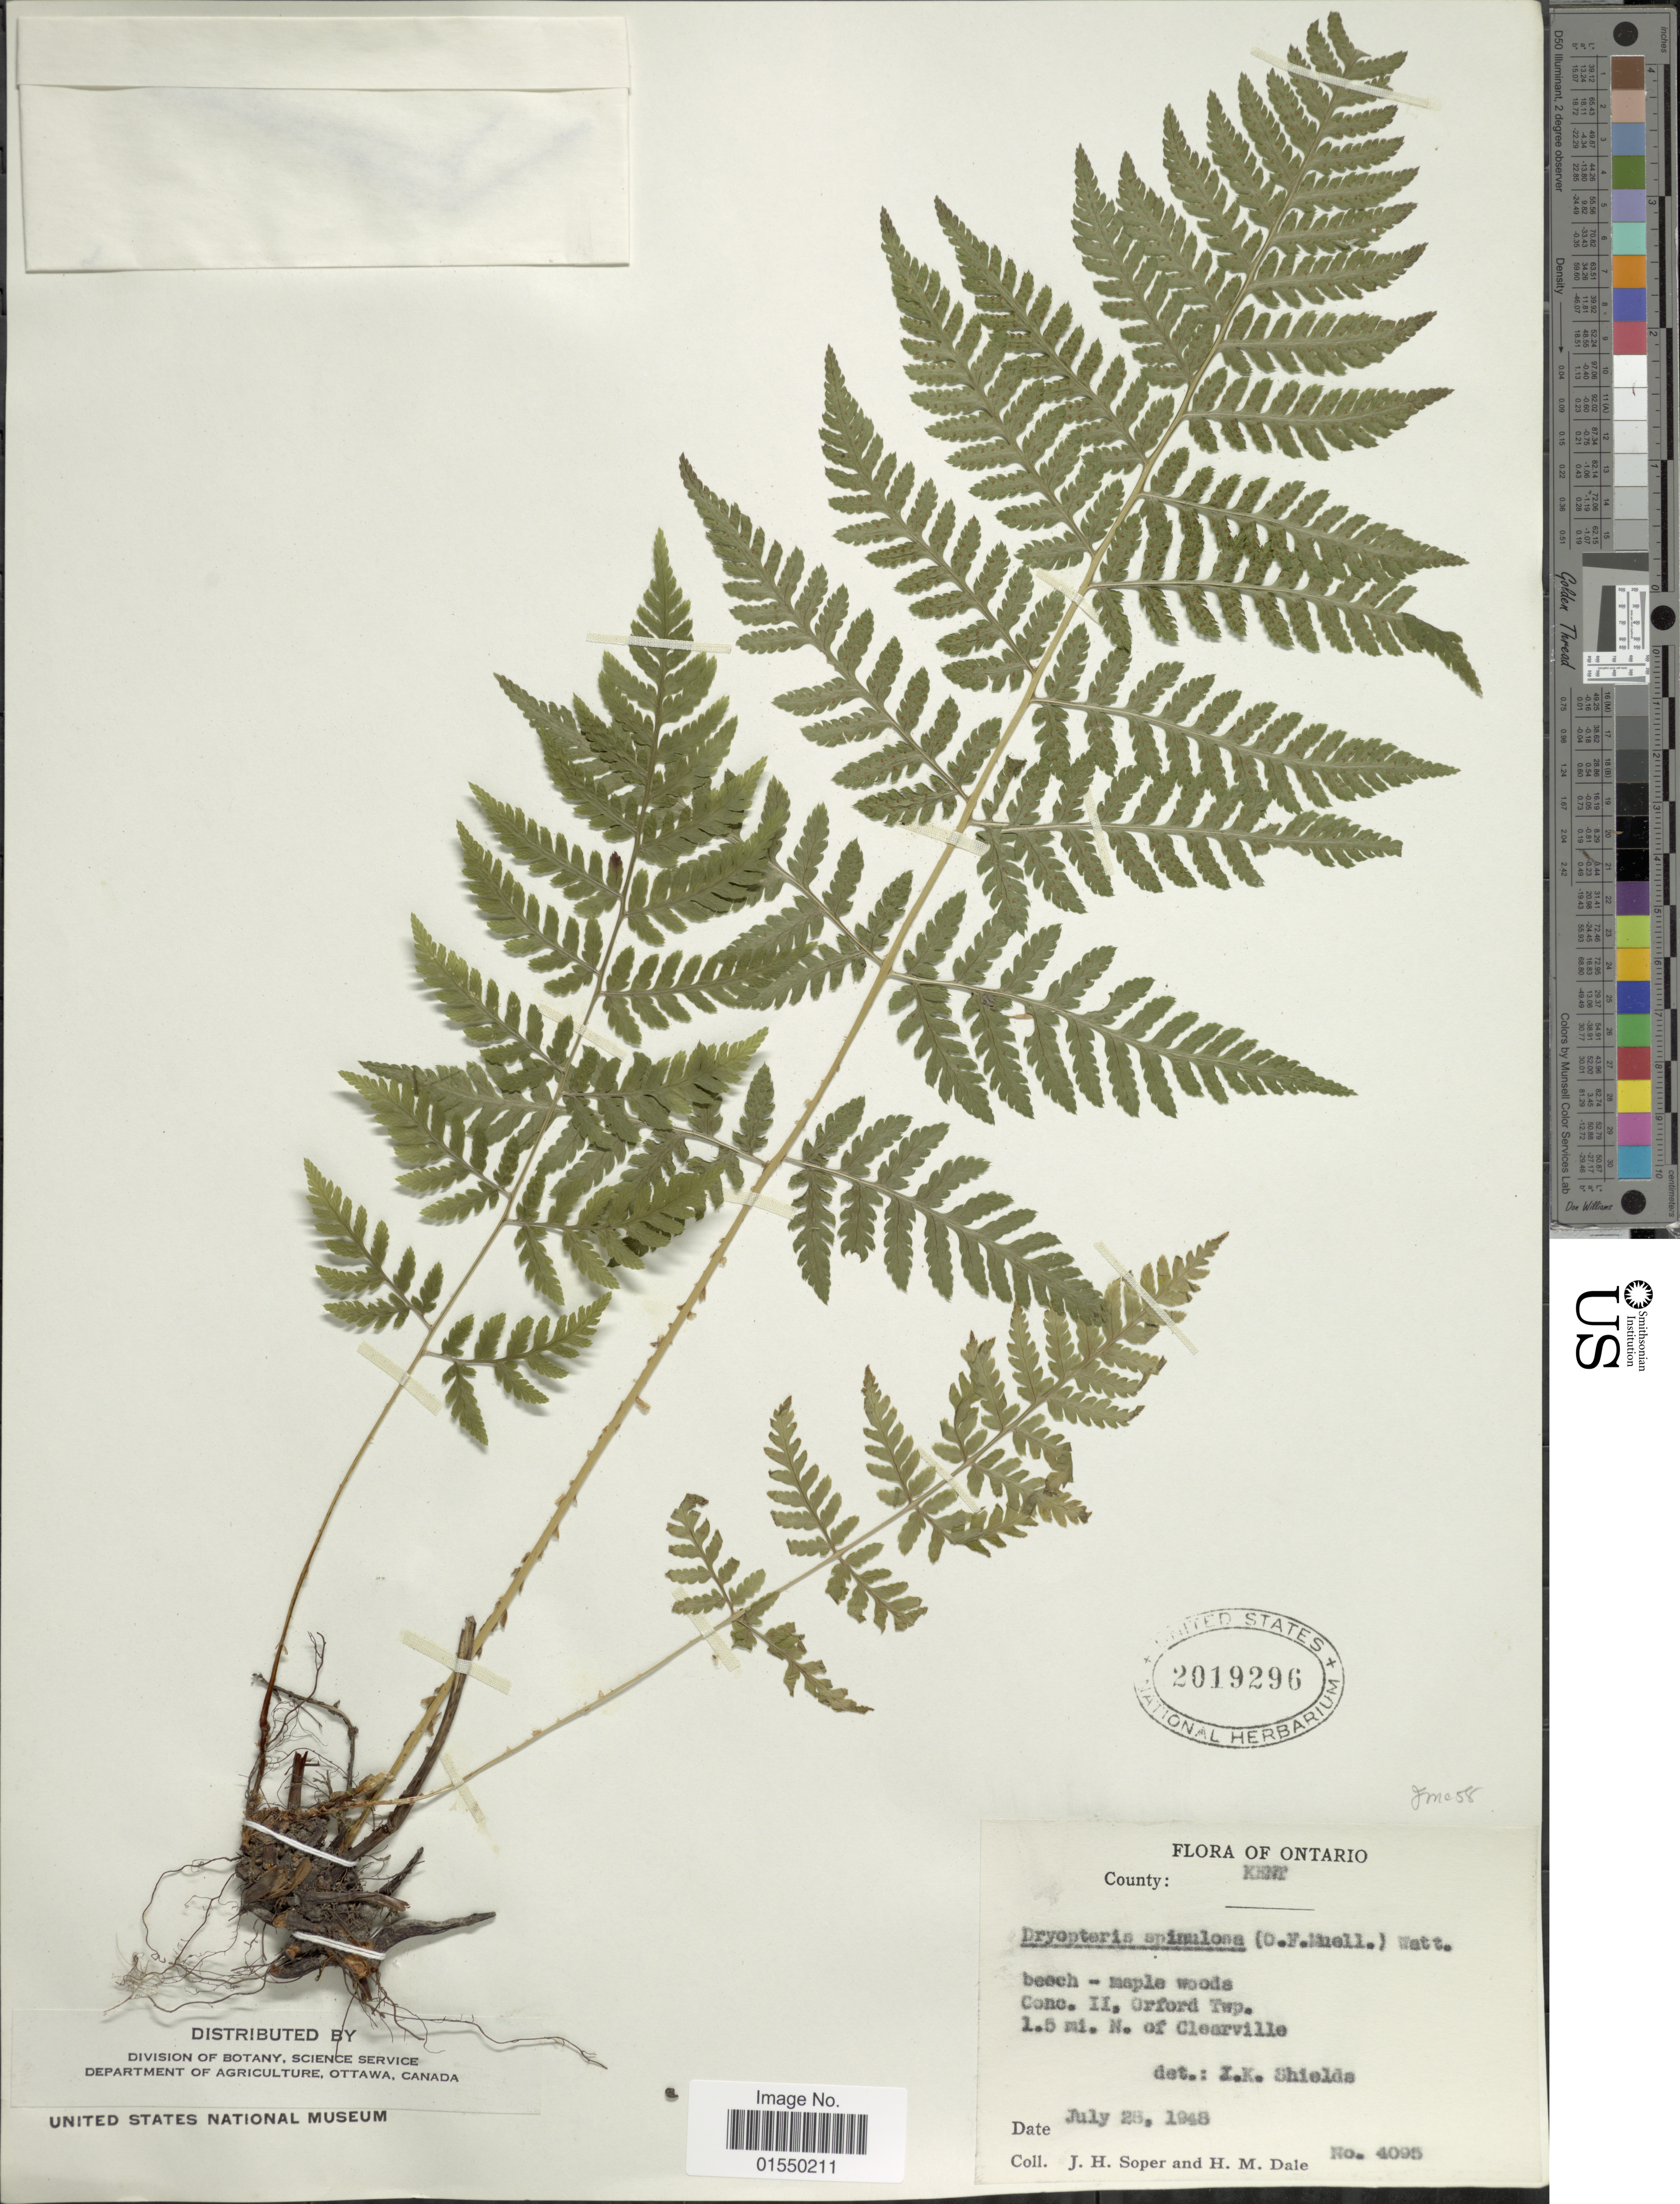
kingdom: Plantae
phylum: Tracheophyta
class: Polypodiopsida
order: Polypodiales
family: Dryopteridaceae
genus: Dryopteris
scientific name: Dryopteris carthusiana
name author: (Villars) H.P. Fuchs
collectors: J. H. Soper & H. M. Dale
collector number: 4095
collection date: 1948-07-25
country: Canada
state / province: Ontario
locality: County Kent, Conc. 11, Orford Twp, 1.5 mi. N. of Clearville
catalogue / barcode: US 2019296